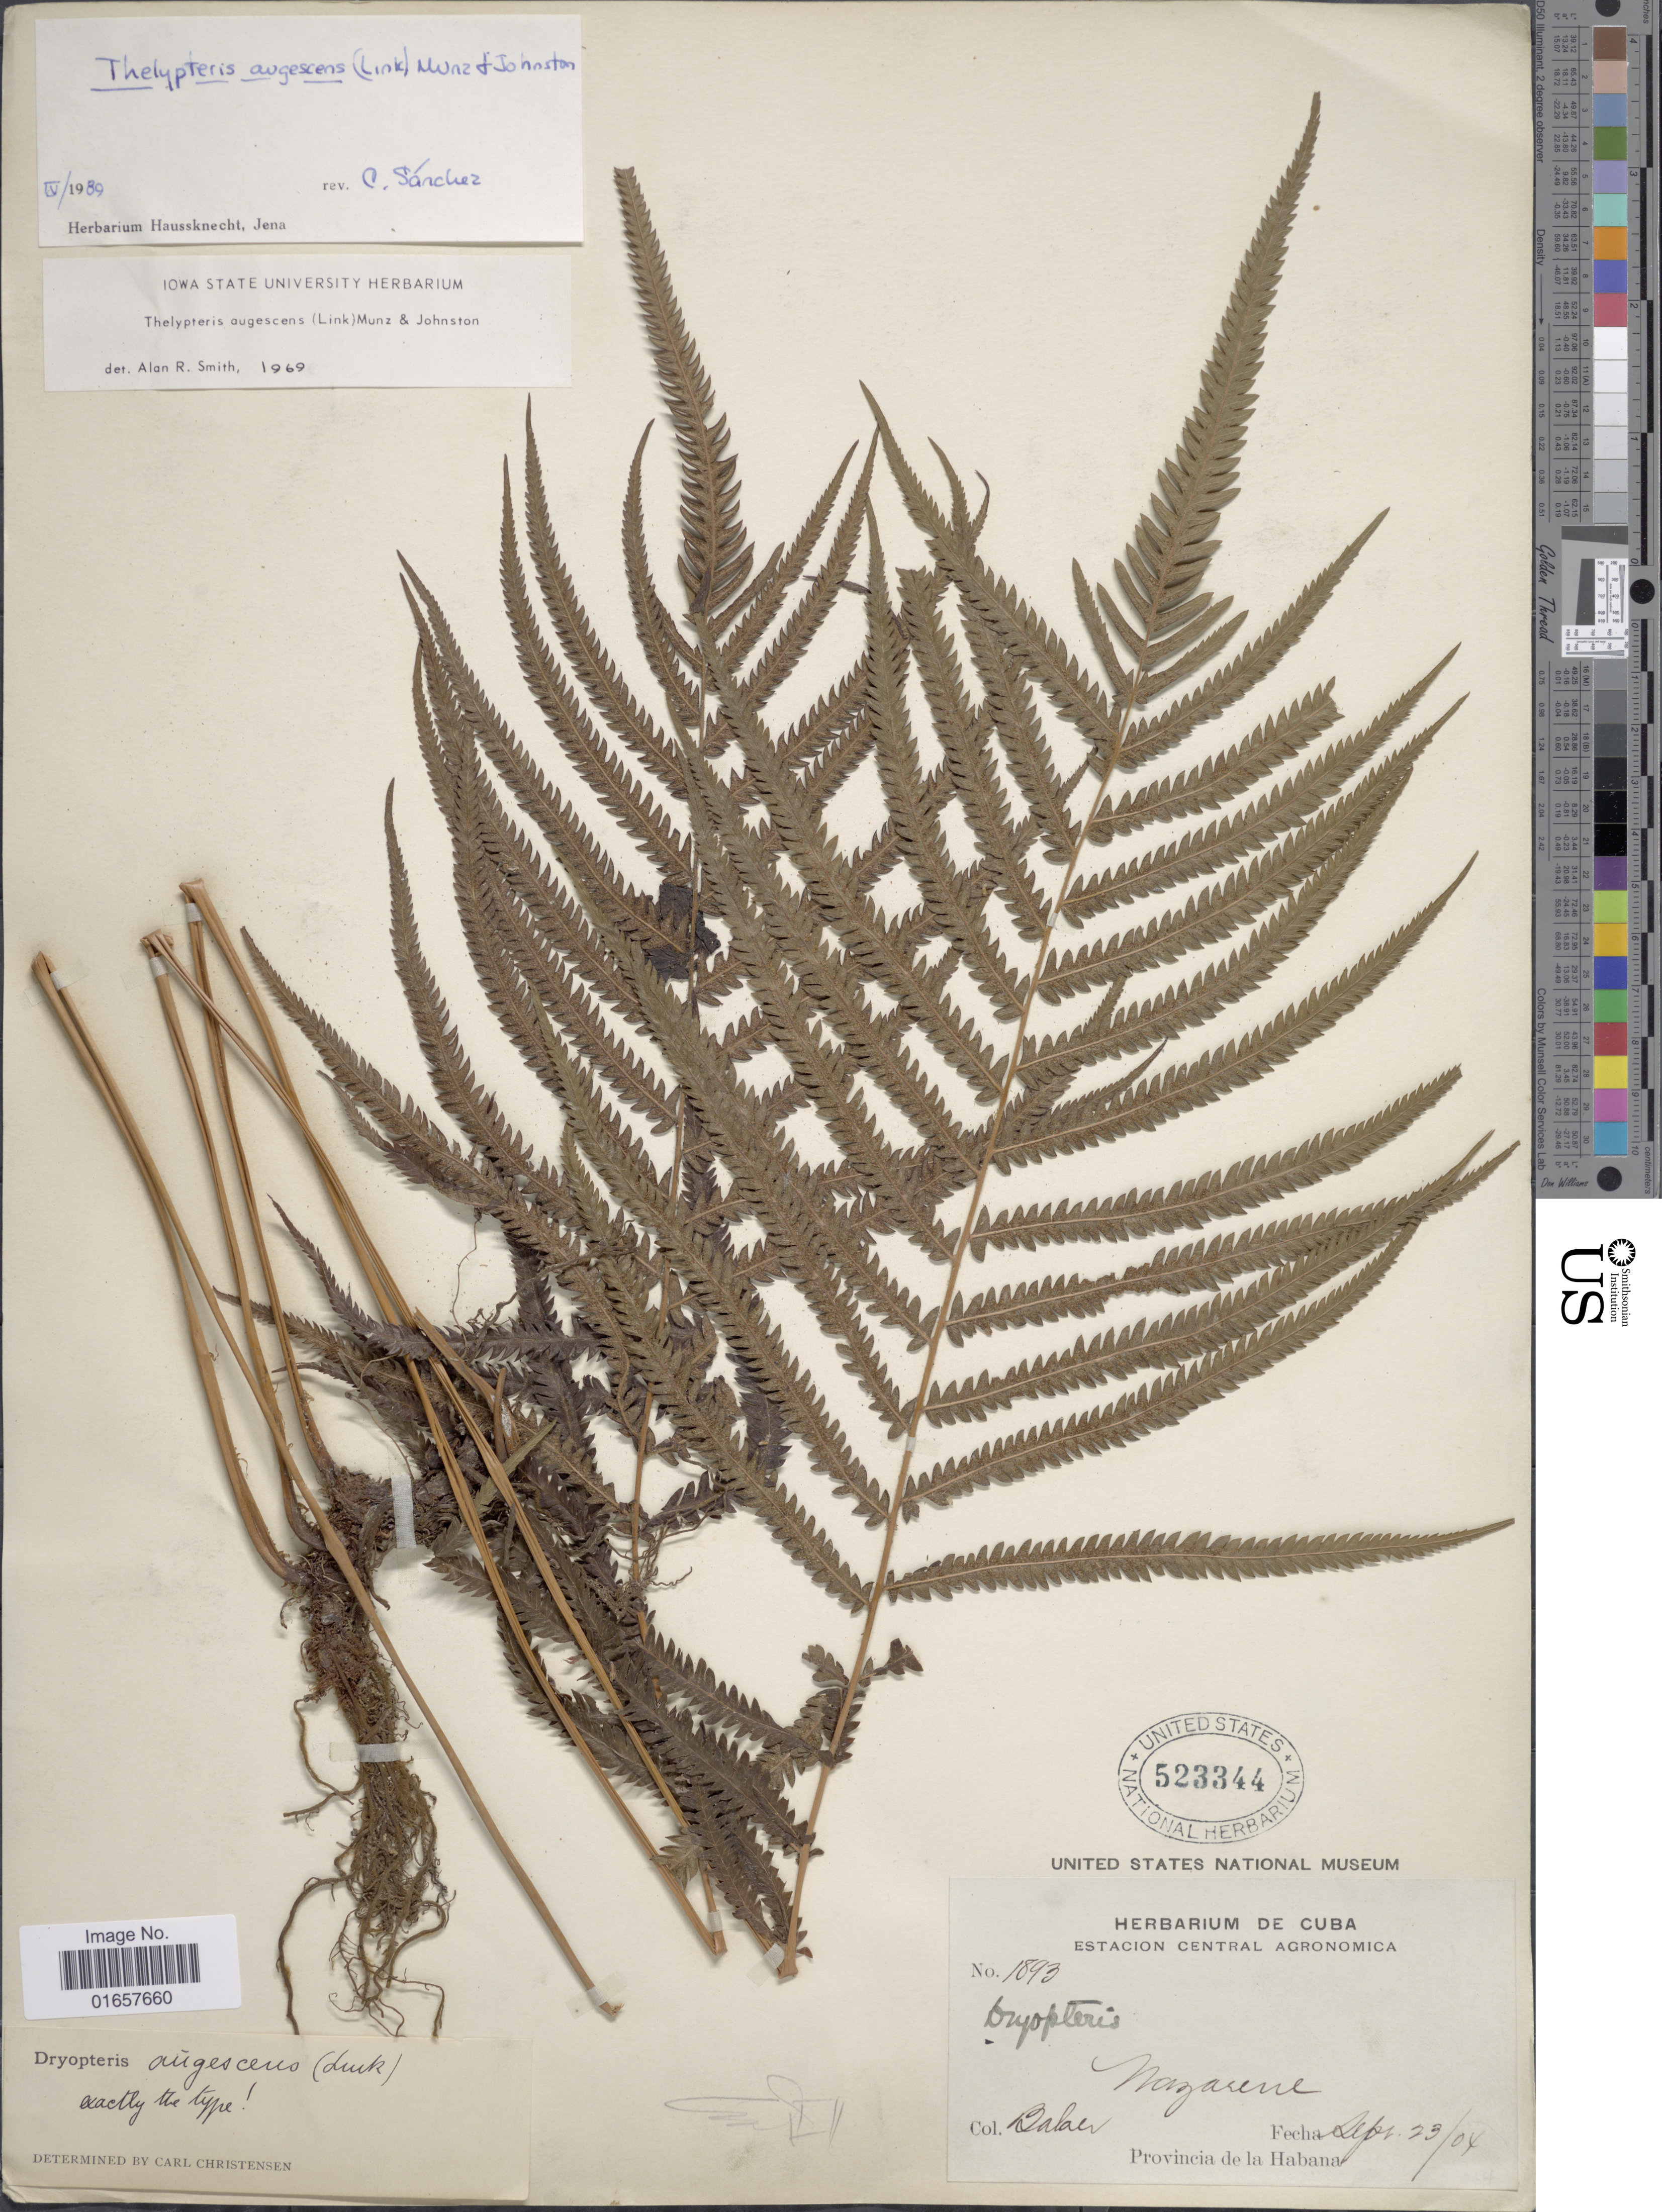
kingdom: Plantae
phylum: Tracheophyta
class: Polypodiopsida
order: Polypodiales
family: Thelypteridaceae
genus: Christella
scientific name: Christella augescens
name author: (Link) Pic. Serm.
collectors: Balau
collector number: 1893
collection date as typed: Transcribed d/m/y: 23/9/4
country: Cuba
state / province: La Habana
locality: Nazarene. [interpreted]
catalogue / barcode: US 523344